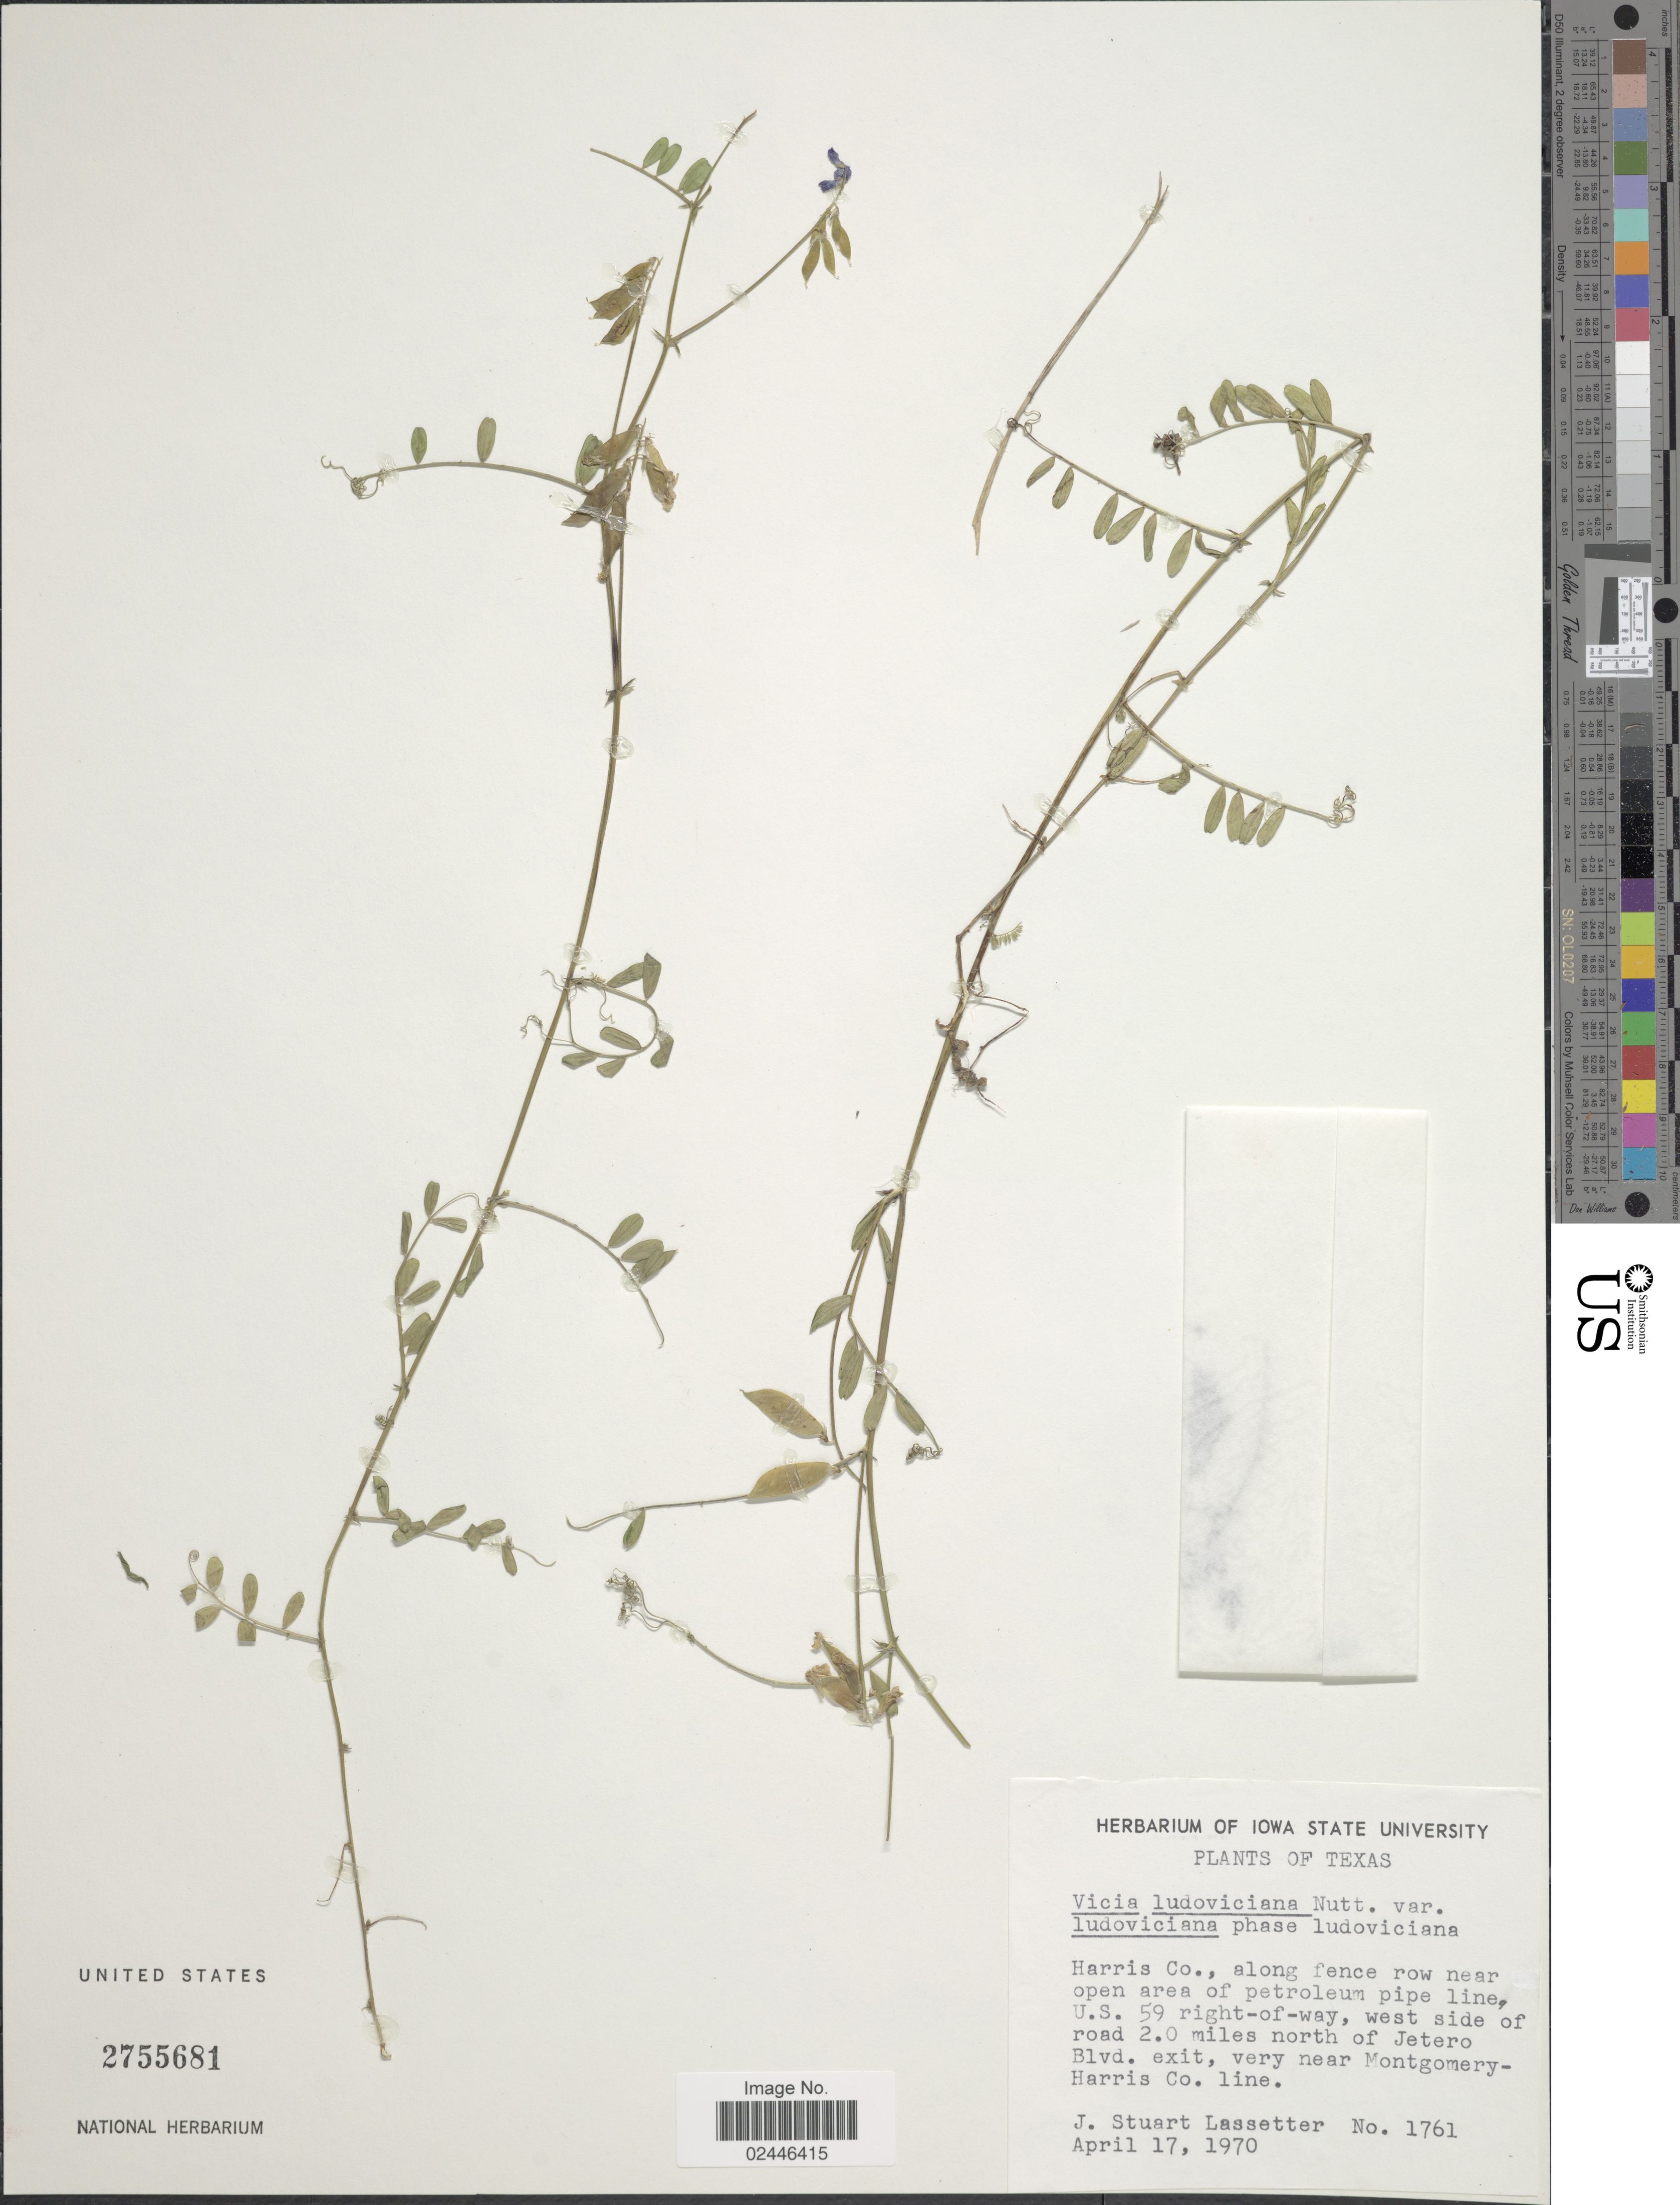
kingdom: Plantae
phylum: Tracheophyta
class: Magnoliopsida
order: Fabales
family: Fabaceae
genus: Vicia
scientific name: Vicia ludoviciana var. ludoviciana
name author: Nutt. ex Torr. & A. Gray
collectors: J. Lassetter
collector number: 1761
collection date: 1970-04-17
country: United States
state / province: Texas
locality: Harris Co., along fence row near open area of petroleum pipe line, U.S. 59 right-of-way, west side of road 2.0 miles north of Jetero Blvd. exit, very near Montgomery-Harris Co. line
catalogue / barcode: US 2755681